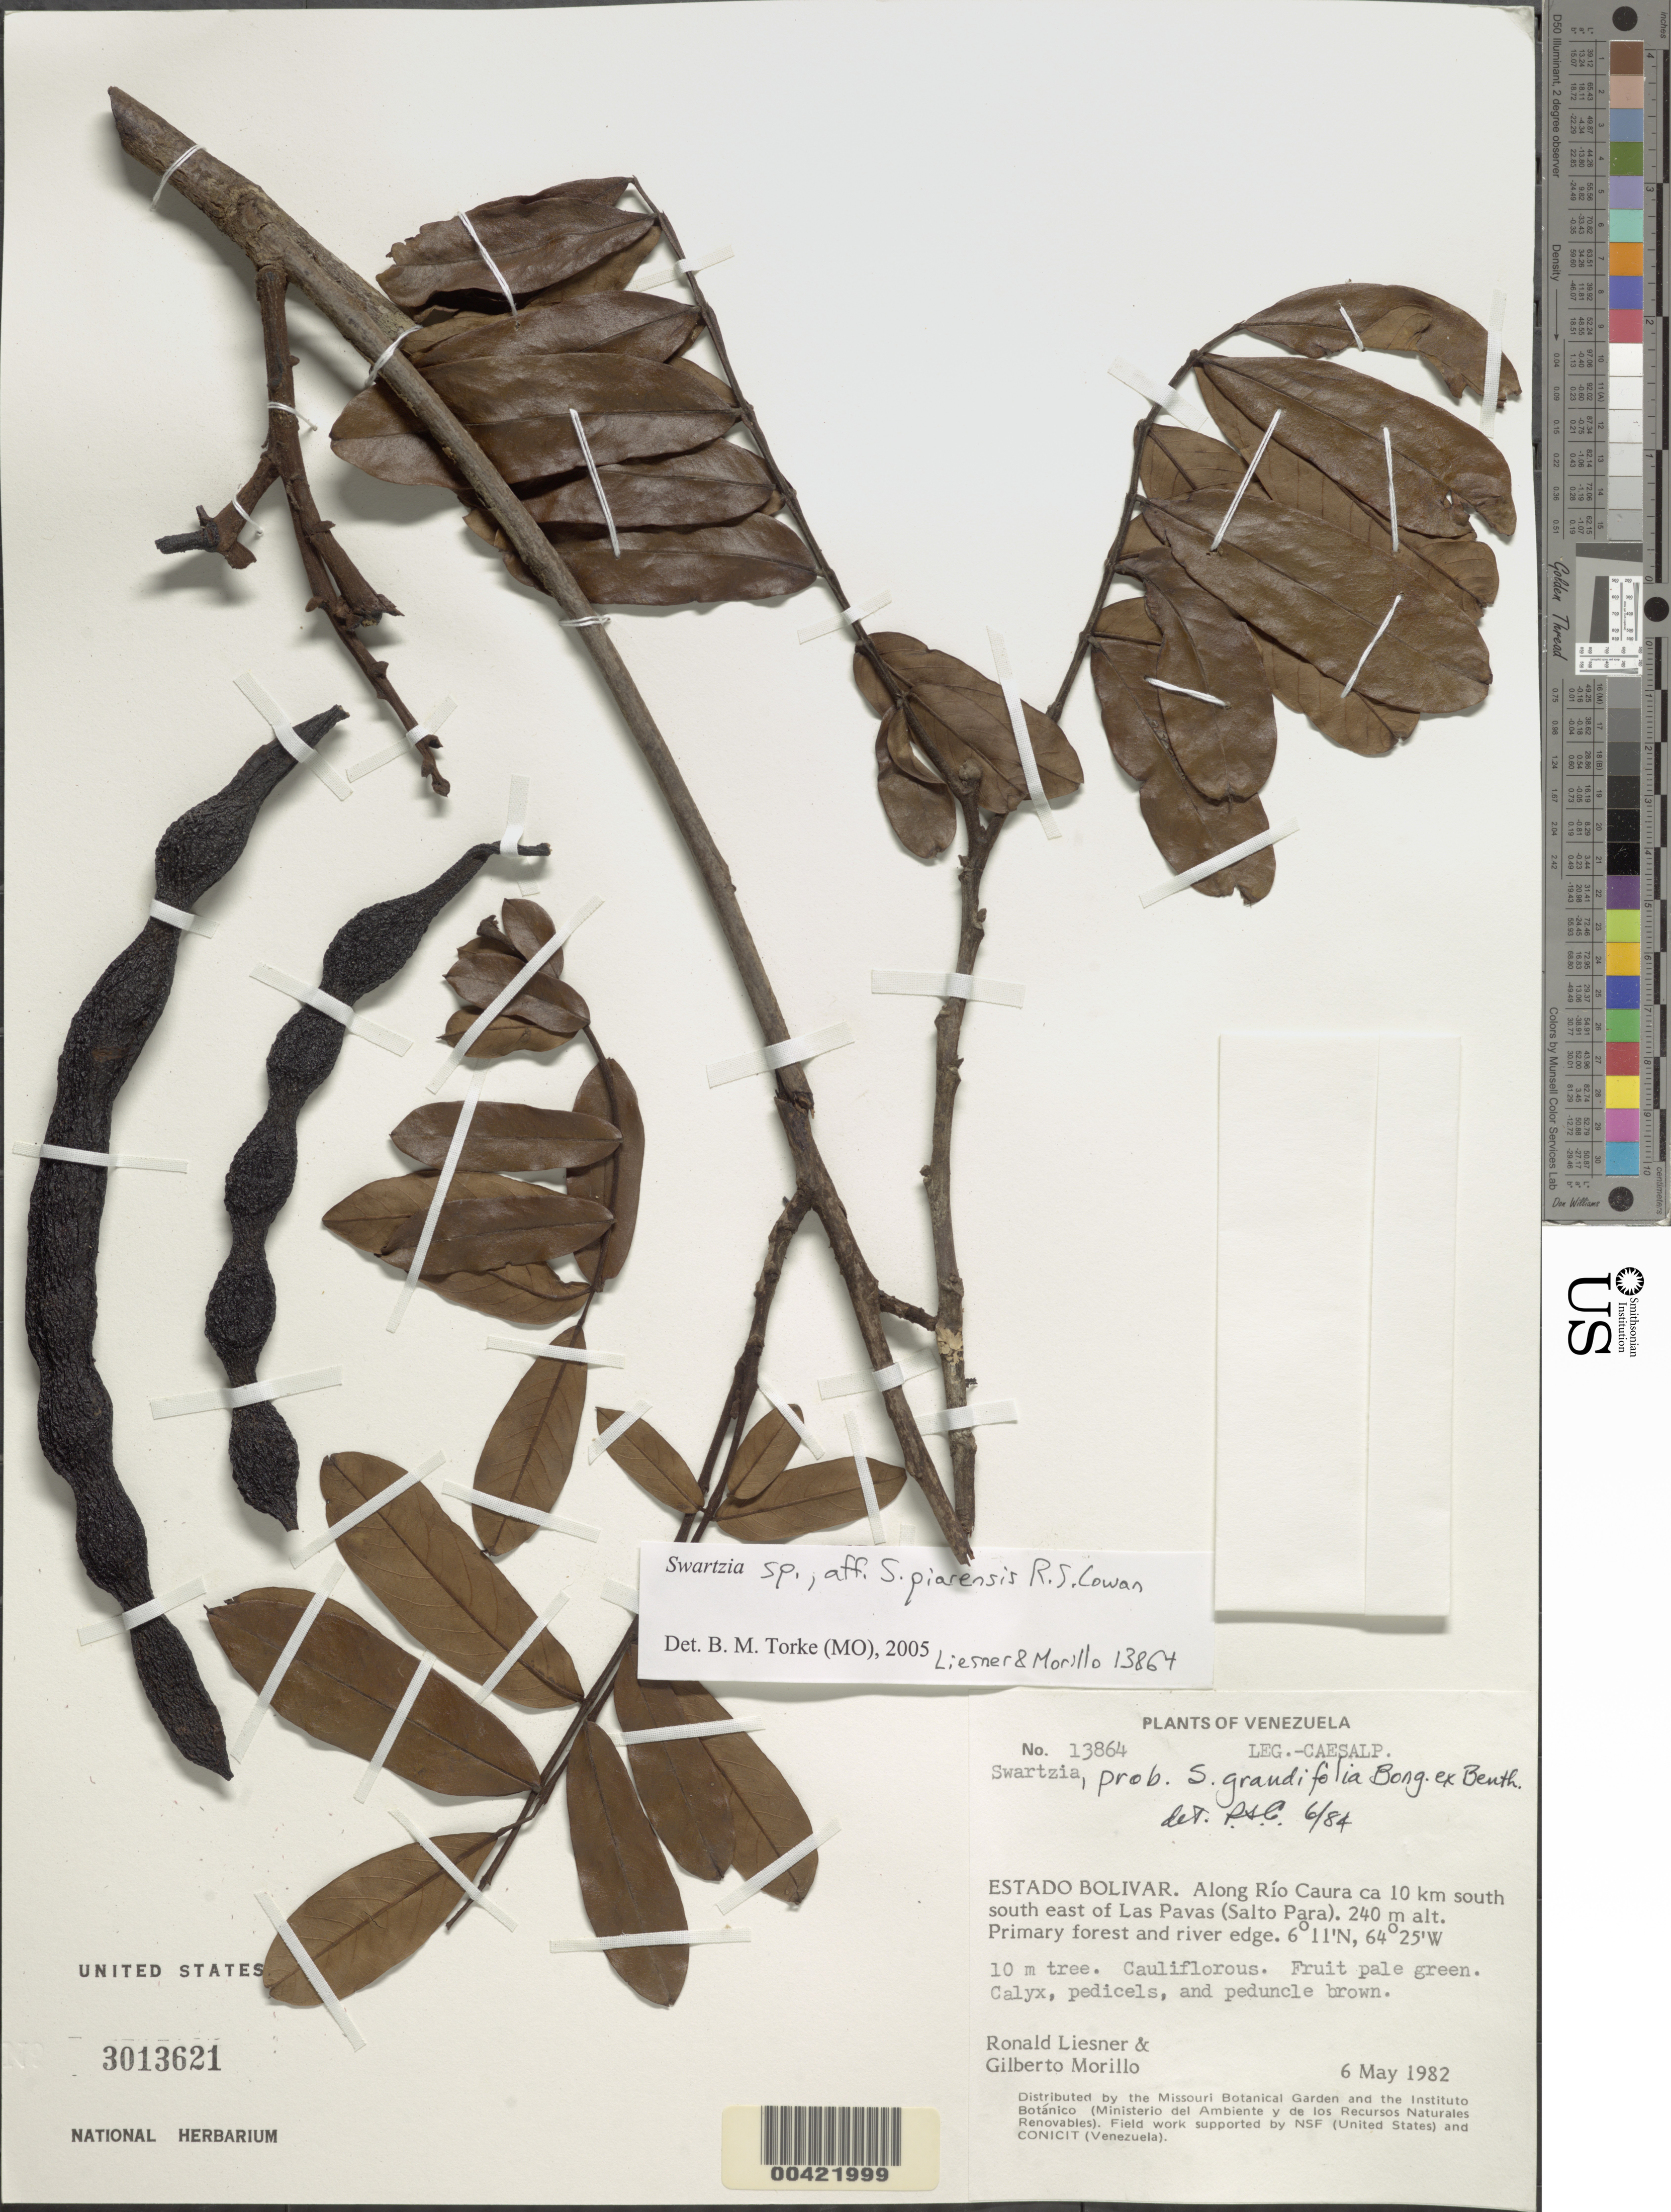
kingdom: Plantae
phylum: Tracheophyta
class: Magnoliopsida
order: Fabales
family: Fabaceae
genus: Swartzia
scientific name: Swartzia piarensis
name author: R.S. Cowan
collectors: R. L. Liesner & G. N. Morillo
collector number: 13864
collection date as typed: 06 May 1982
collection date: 1982-05-06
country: Venezuela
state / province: Bolivar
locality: Rio Caura; ca 10 km SSE of Las Pavas (Salto Para)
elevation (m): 240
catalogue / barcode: US 3013621